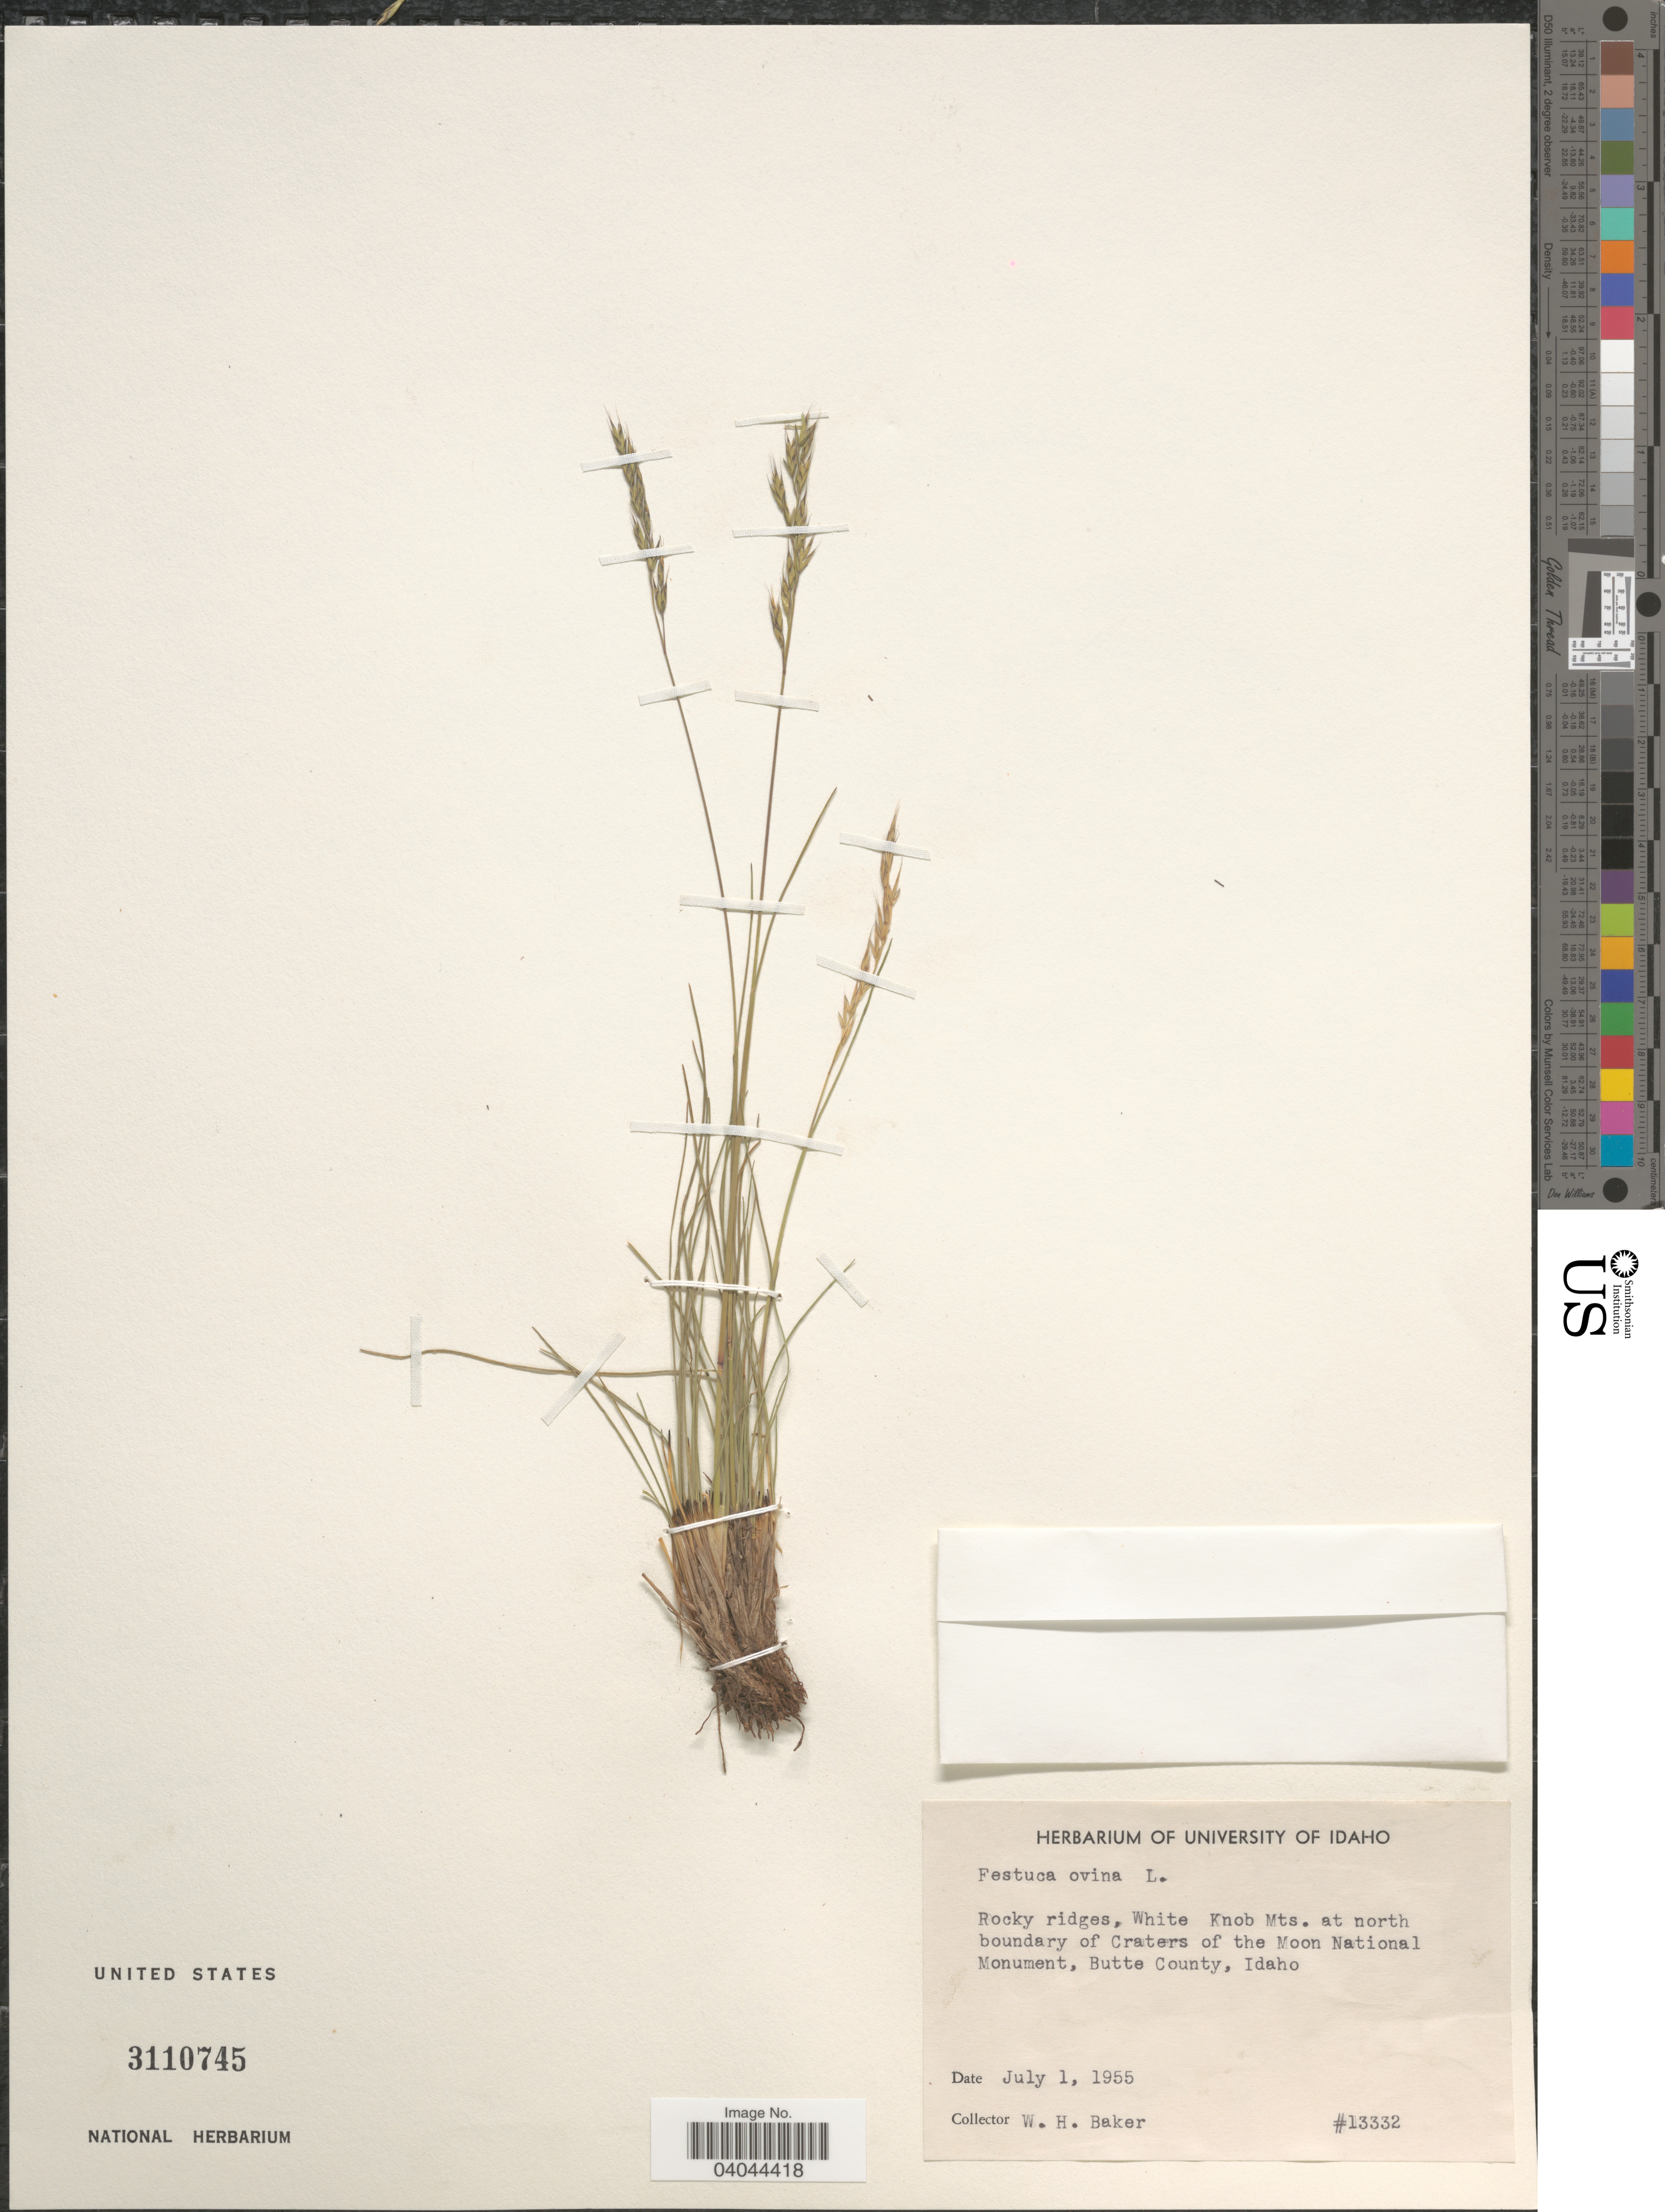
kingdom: Plantae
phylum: Tracheophyta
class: Liliopsida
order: Poales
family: Poaceae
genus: Festuca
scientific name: Festuca ovina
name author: L.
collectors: W. H. Baker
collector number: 13332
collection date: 1955-07-01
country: United States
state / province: Idaho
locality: Rocky ridges, White Knob Mts. at north boundary of Craters of the Moon National Monument, Butte County.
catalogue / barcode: US 3110745